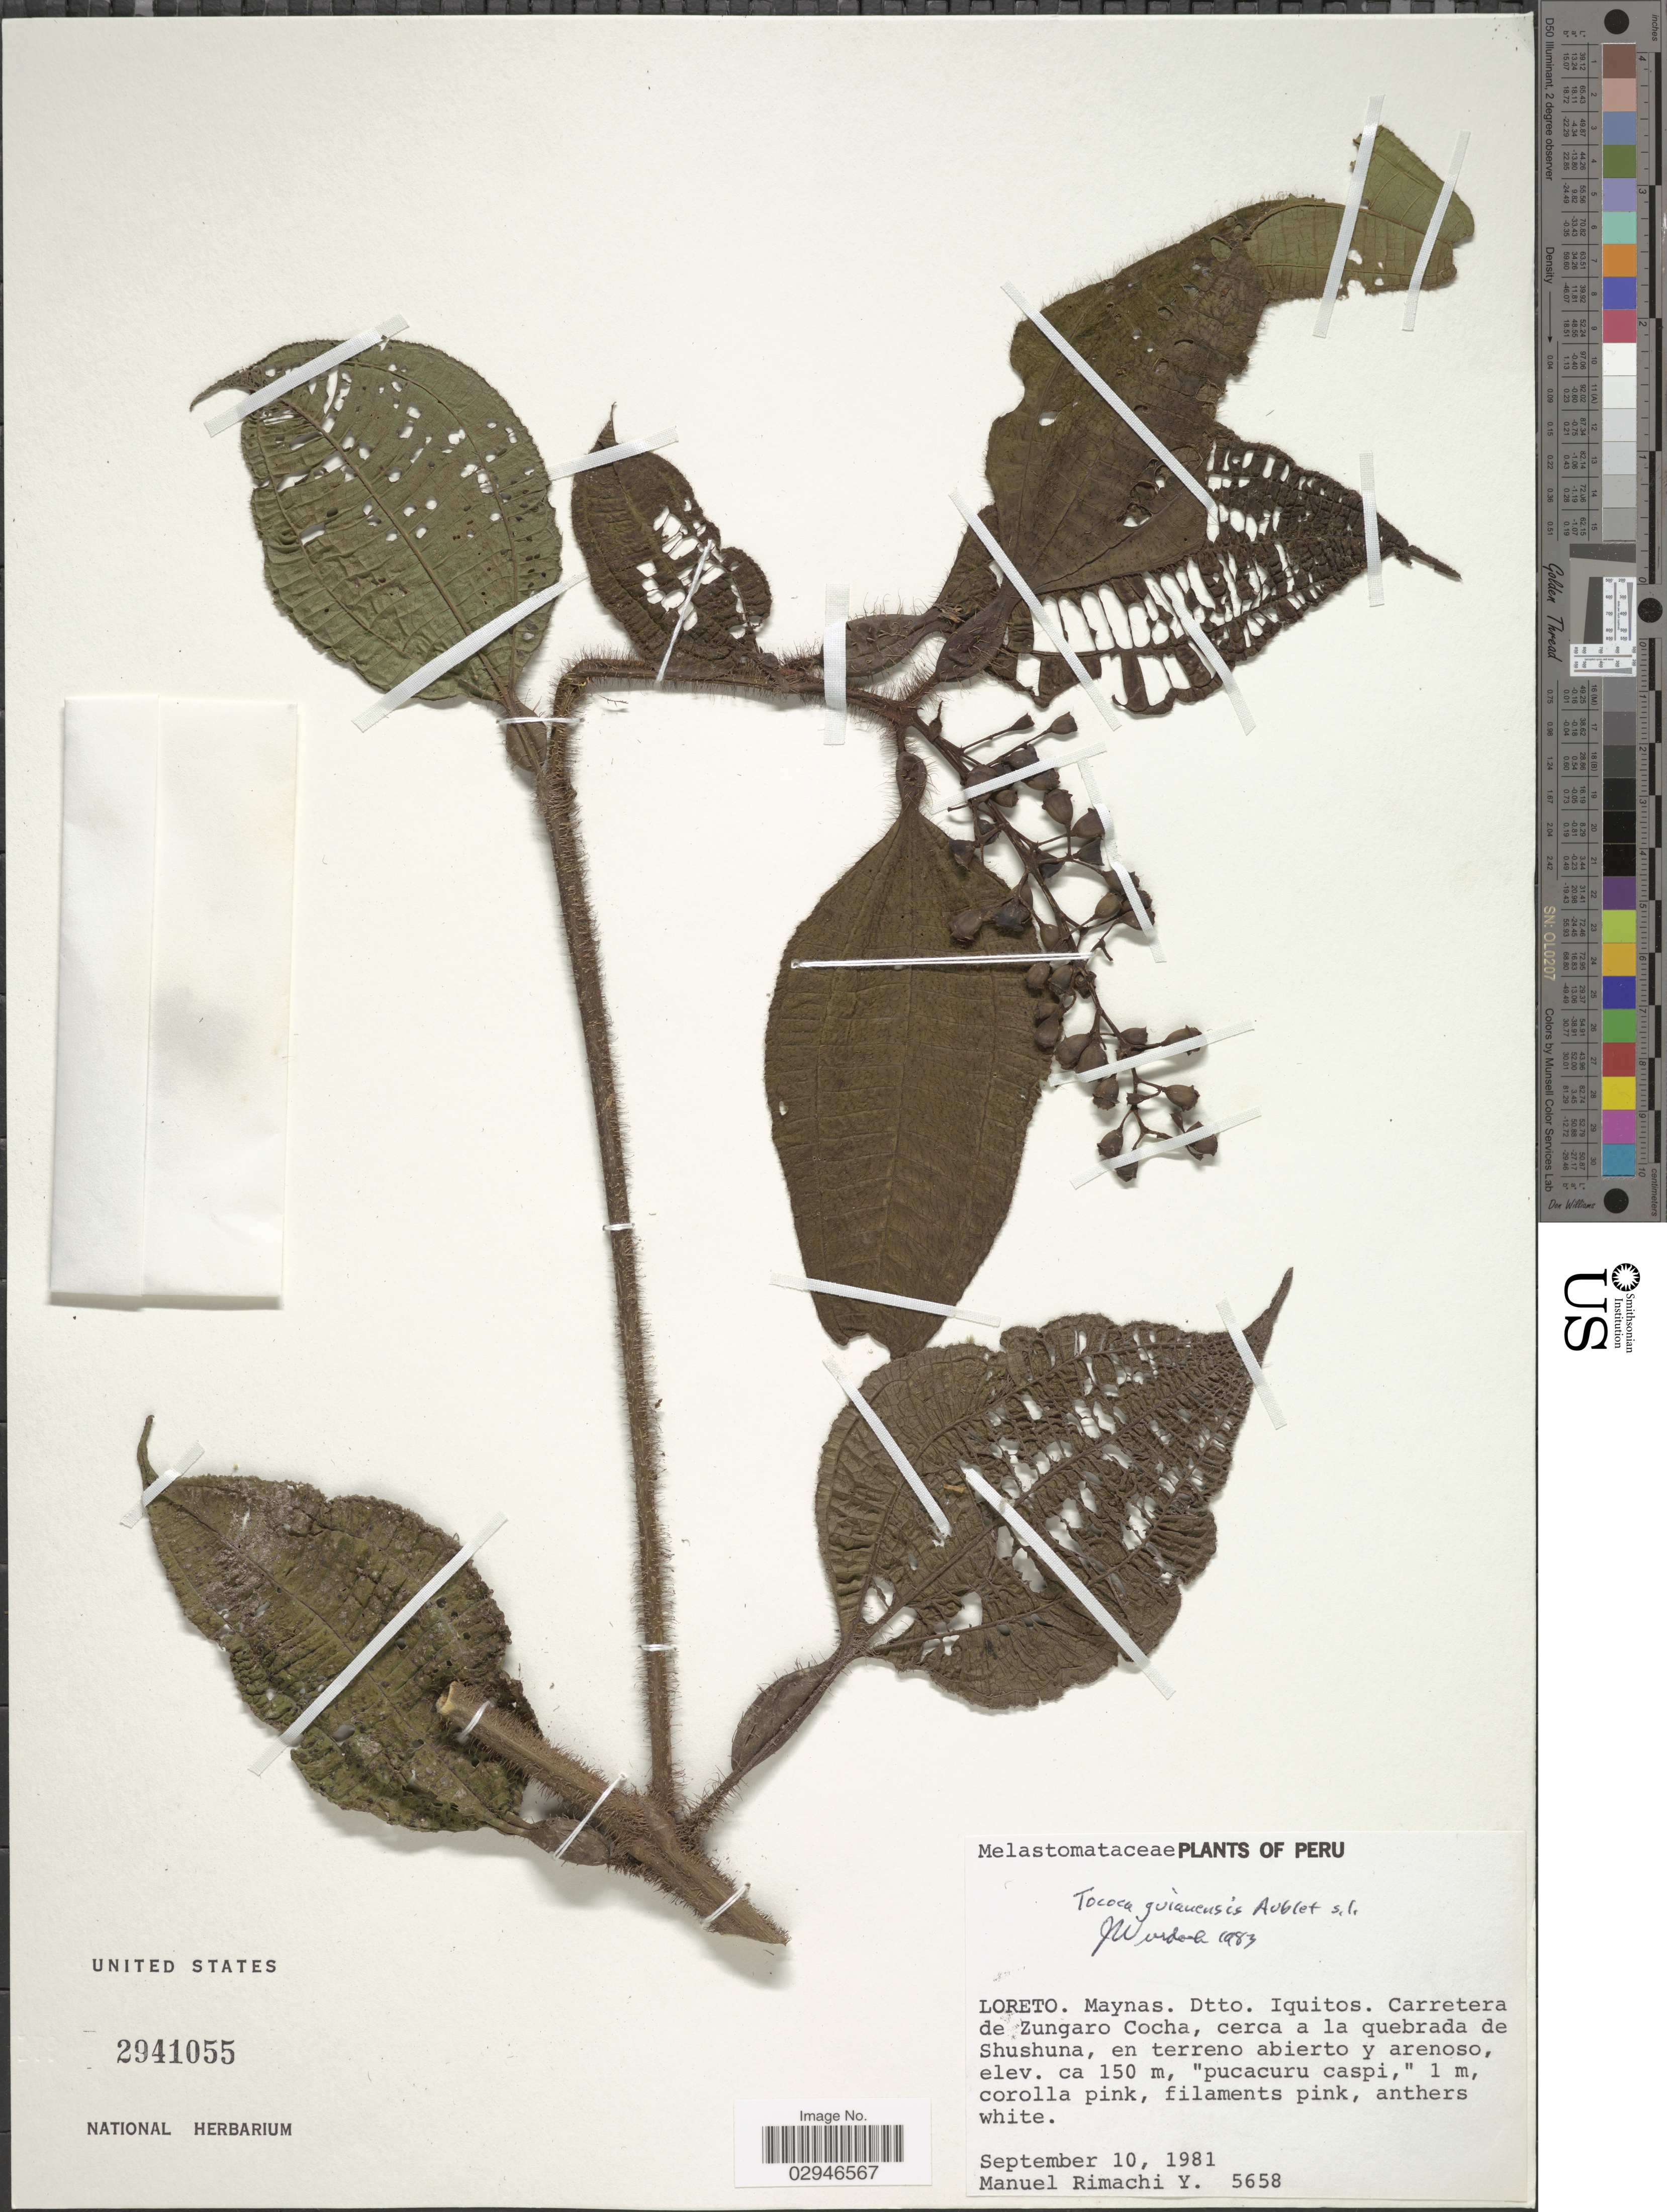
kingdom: Plantae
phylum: Tracheophyta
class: Magnoliopsida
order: Myrtales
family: Melastomataceae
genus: Tococa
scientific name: Tococa guianensis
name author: Aubl.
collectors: M. Rimachi Y.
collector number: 5658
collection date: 1981-09-10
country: Peru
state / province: Loreto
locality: Maynas, Dtto. Iquitos. carretera de Zungaro Cocha, cerca a la quebrada de Shushuna.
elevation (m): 150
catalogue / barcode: US 2941055